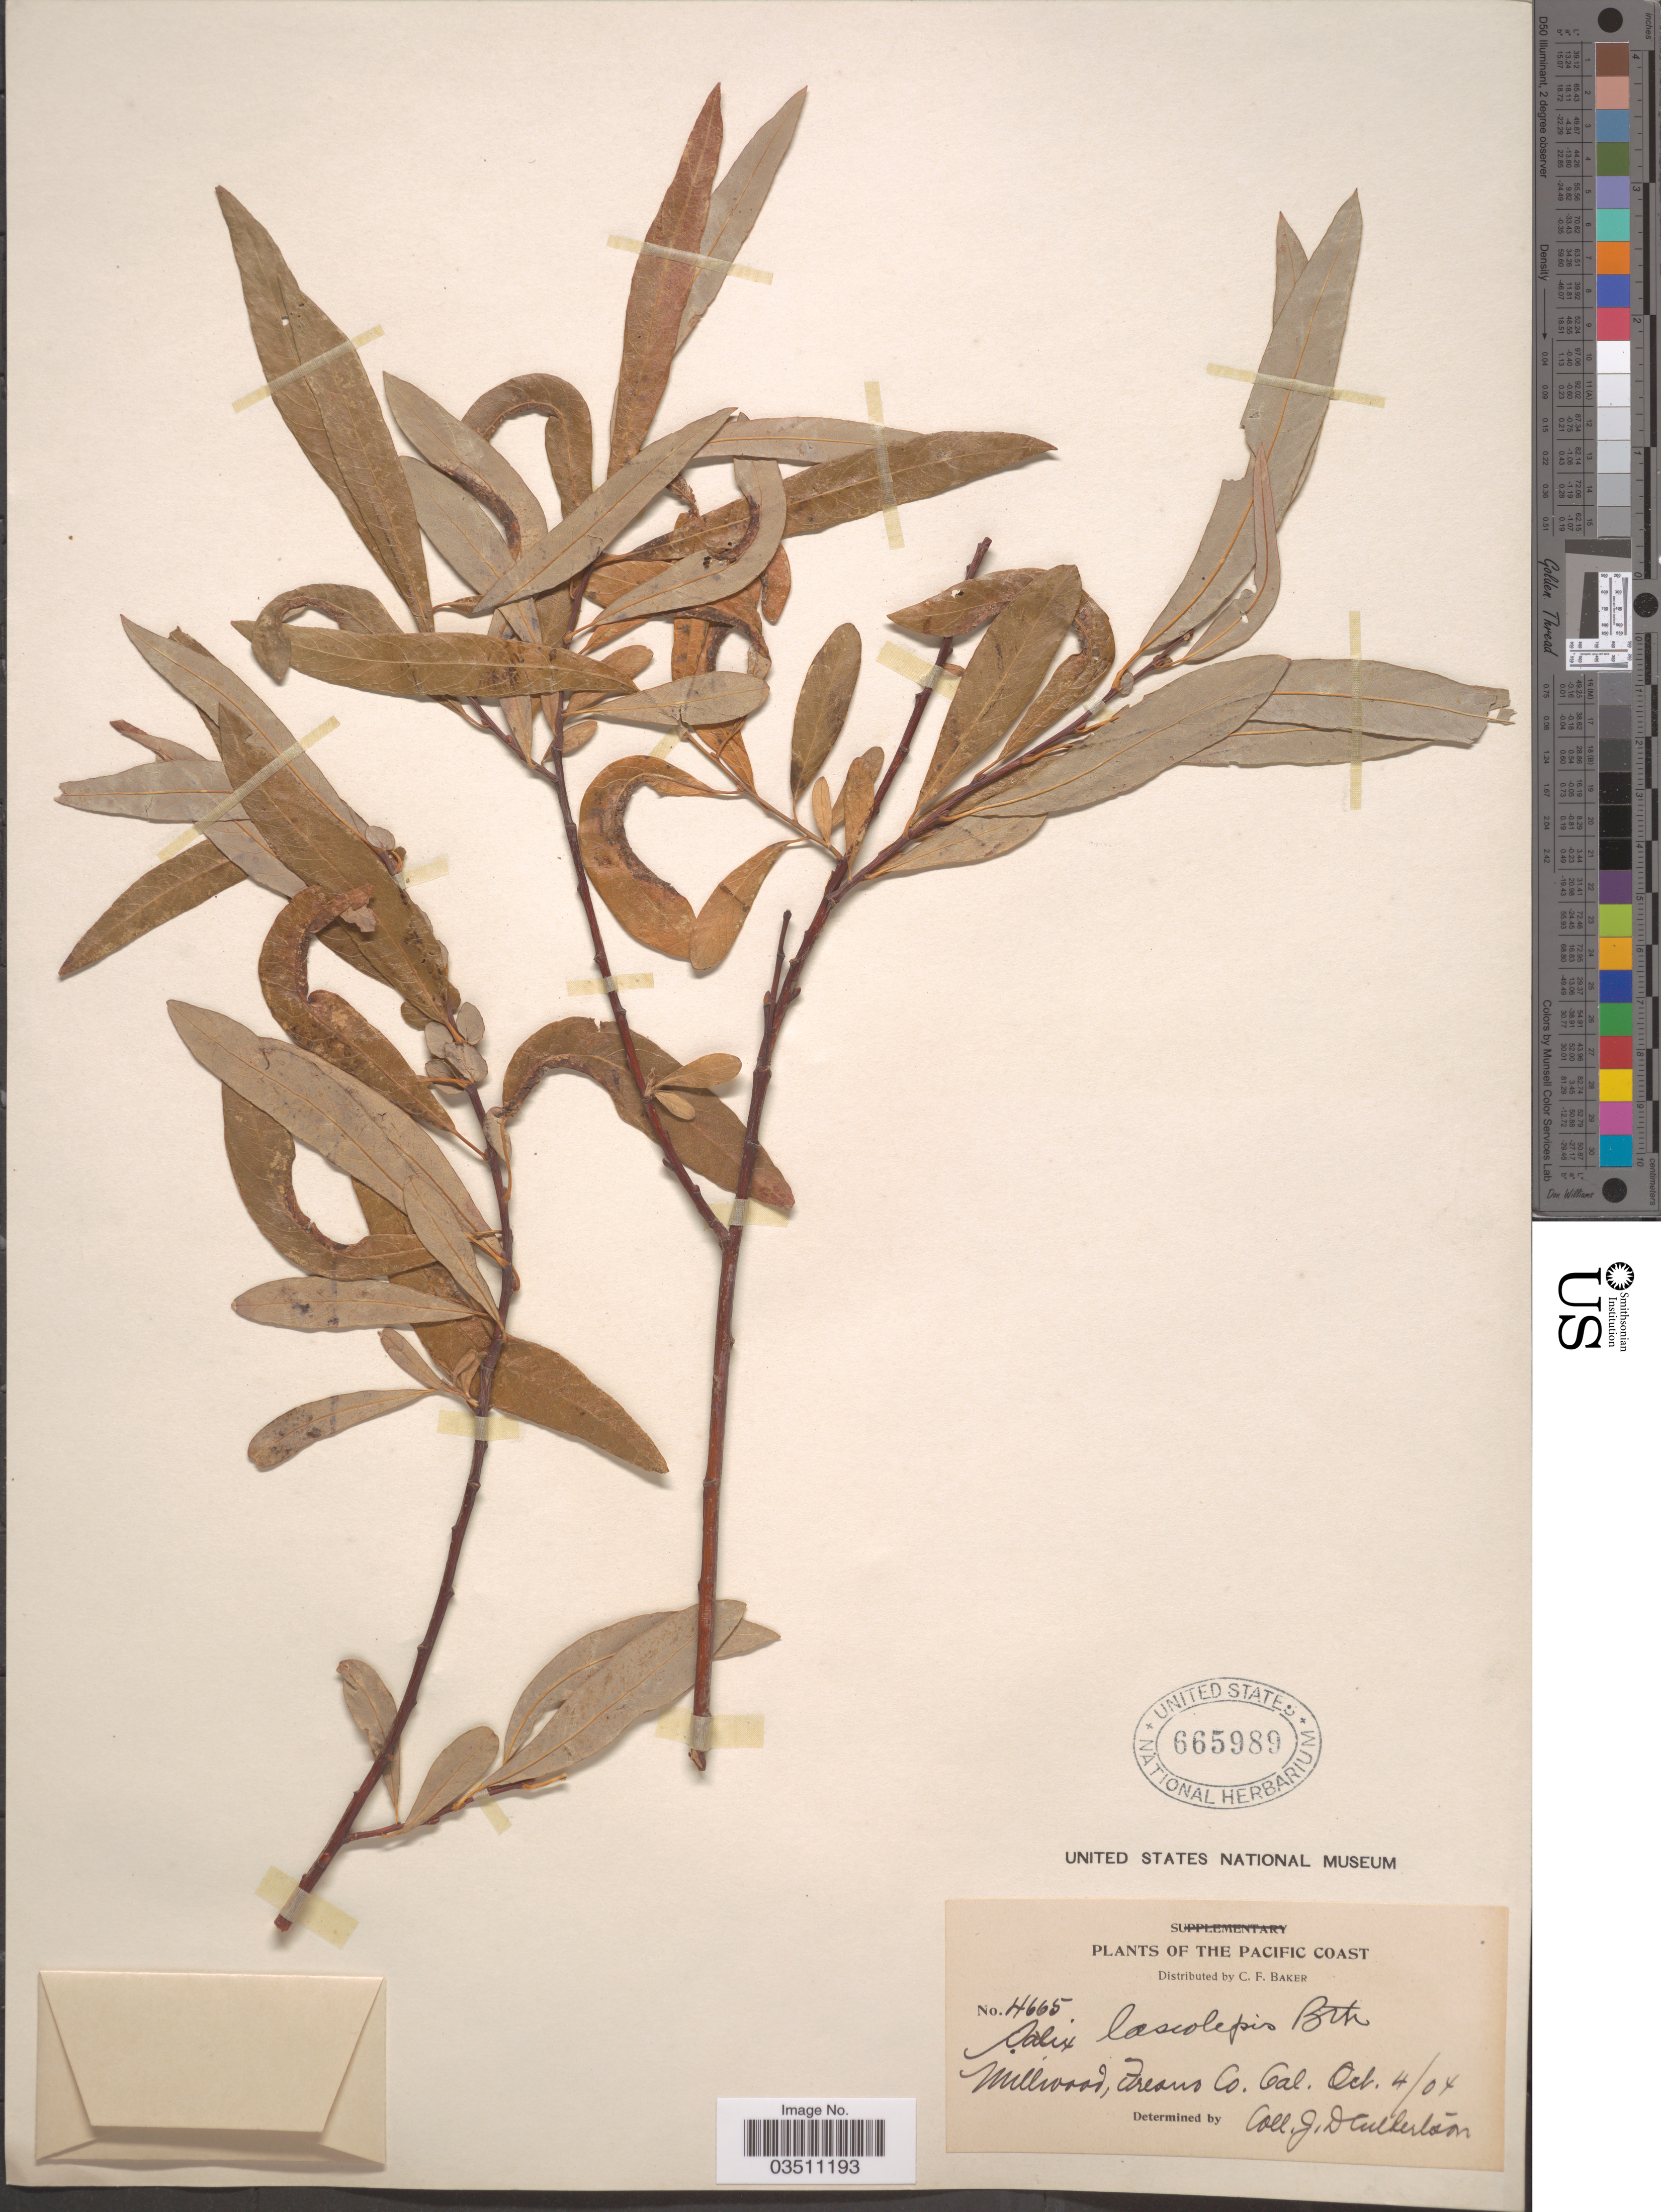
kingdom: Plantae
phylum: Tracheophyta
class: Magnoliopsida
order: Malpighiales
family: Salicaceae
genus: Salix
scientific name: Salix lasiolepis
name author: Benth.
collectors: J. Culbertson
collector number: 4665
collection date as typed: Transcribed d/m/y: 1/10/4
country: United States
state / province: California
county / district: Fresno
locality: The Pacific Coast. Millwood, Fresno Co.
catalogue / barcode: US 665989